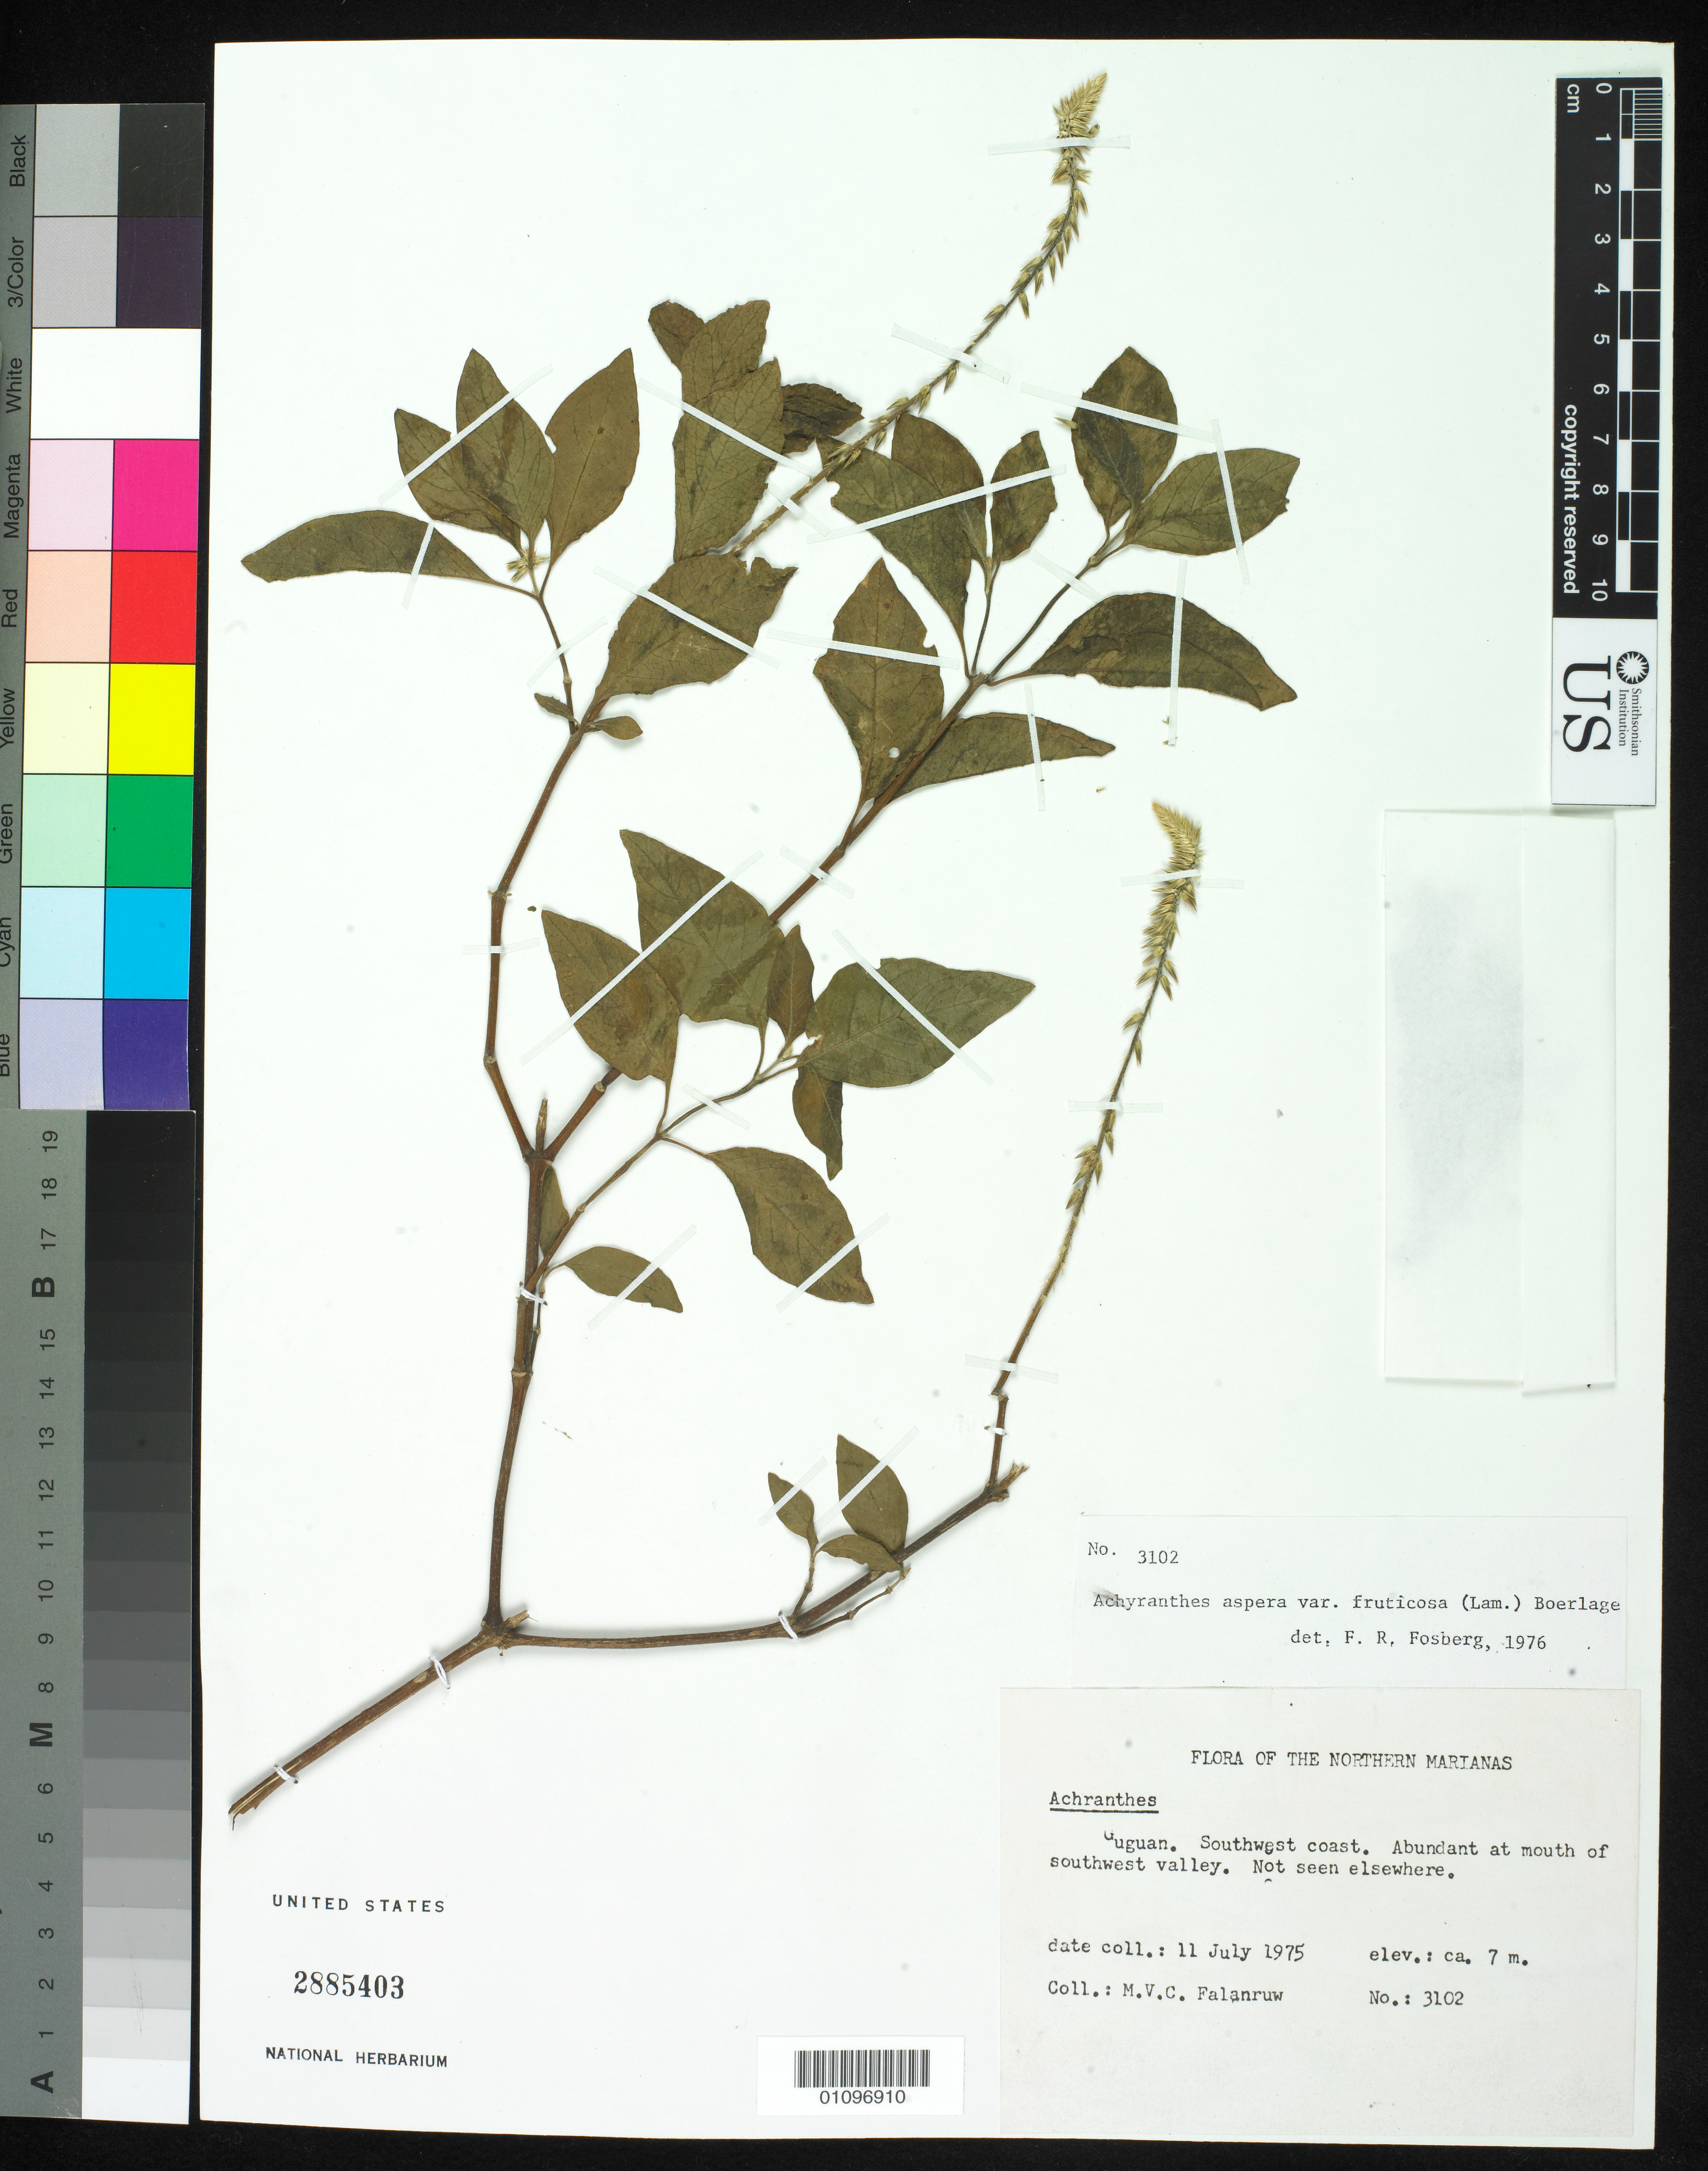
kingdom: Plantae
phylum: Tracheophyta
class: Magnoliopsida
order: Caryophyllales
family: Amaranthaceae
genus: Achyranthes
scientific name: Achyranthes aspera var. pubescens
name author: (Moq.) C. C. Towns.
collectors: M. V. Falanruw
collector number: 3102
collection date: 1975-07-11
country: Northern Mariana Islands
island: Guguan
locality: Guguan. Southwest coast.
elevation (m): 7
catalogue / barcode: US 2885403